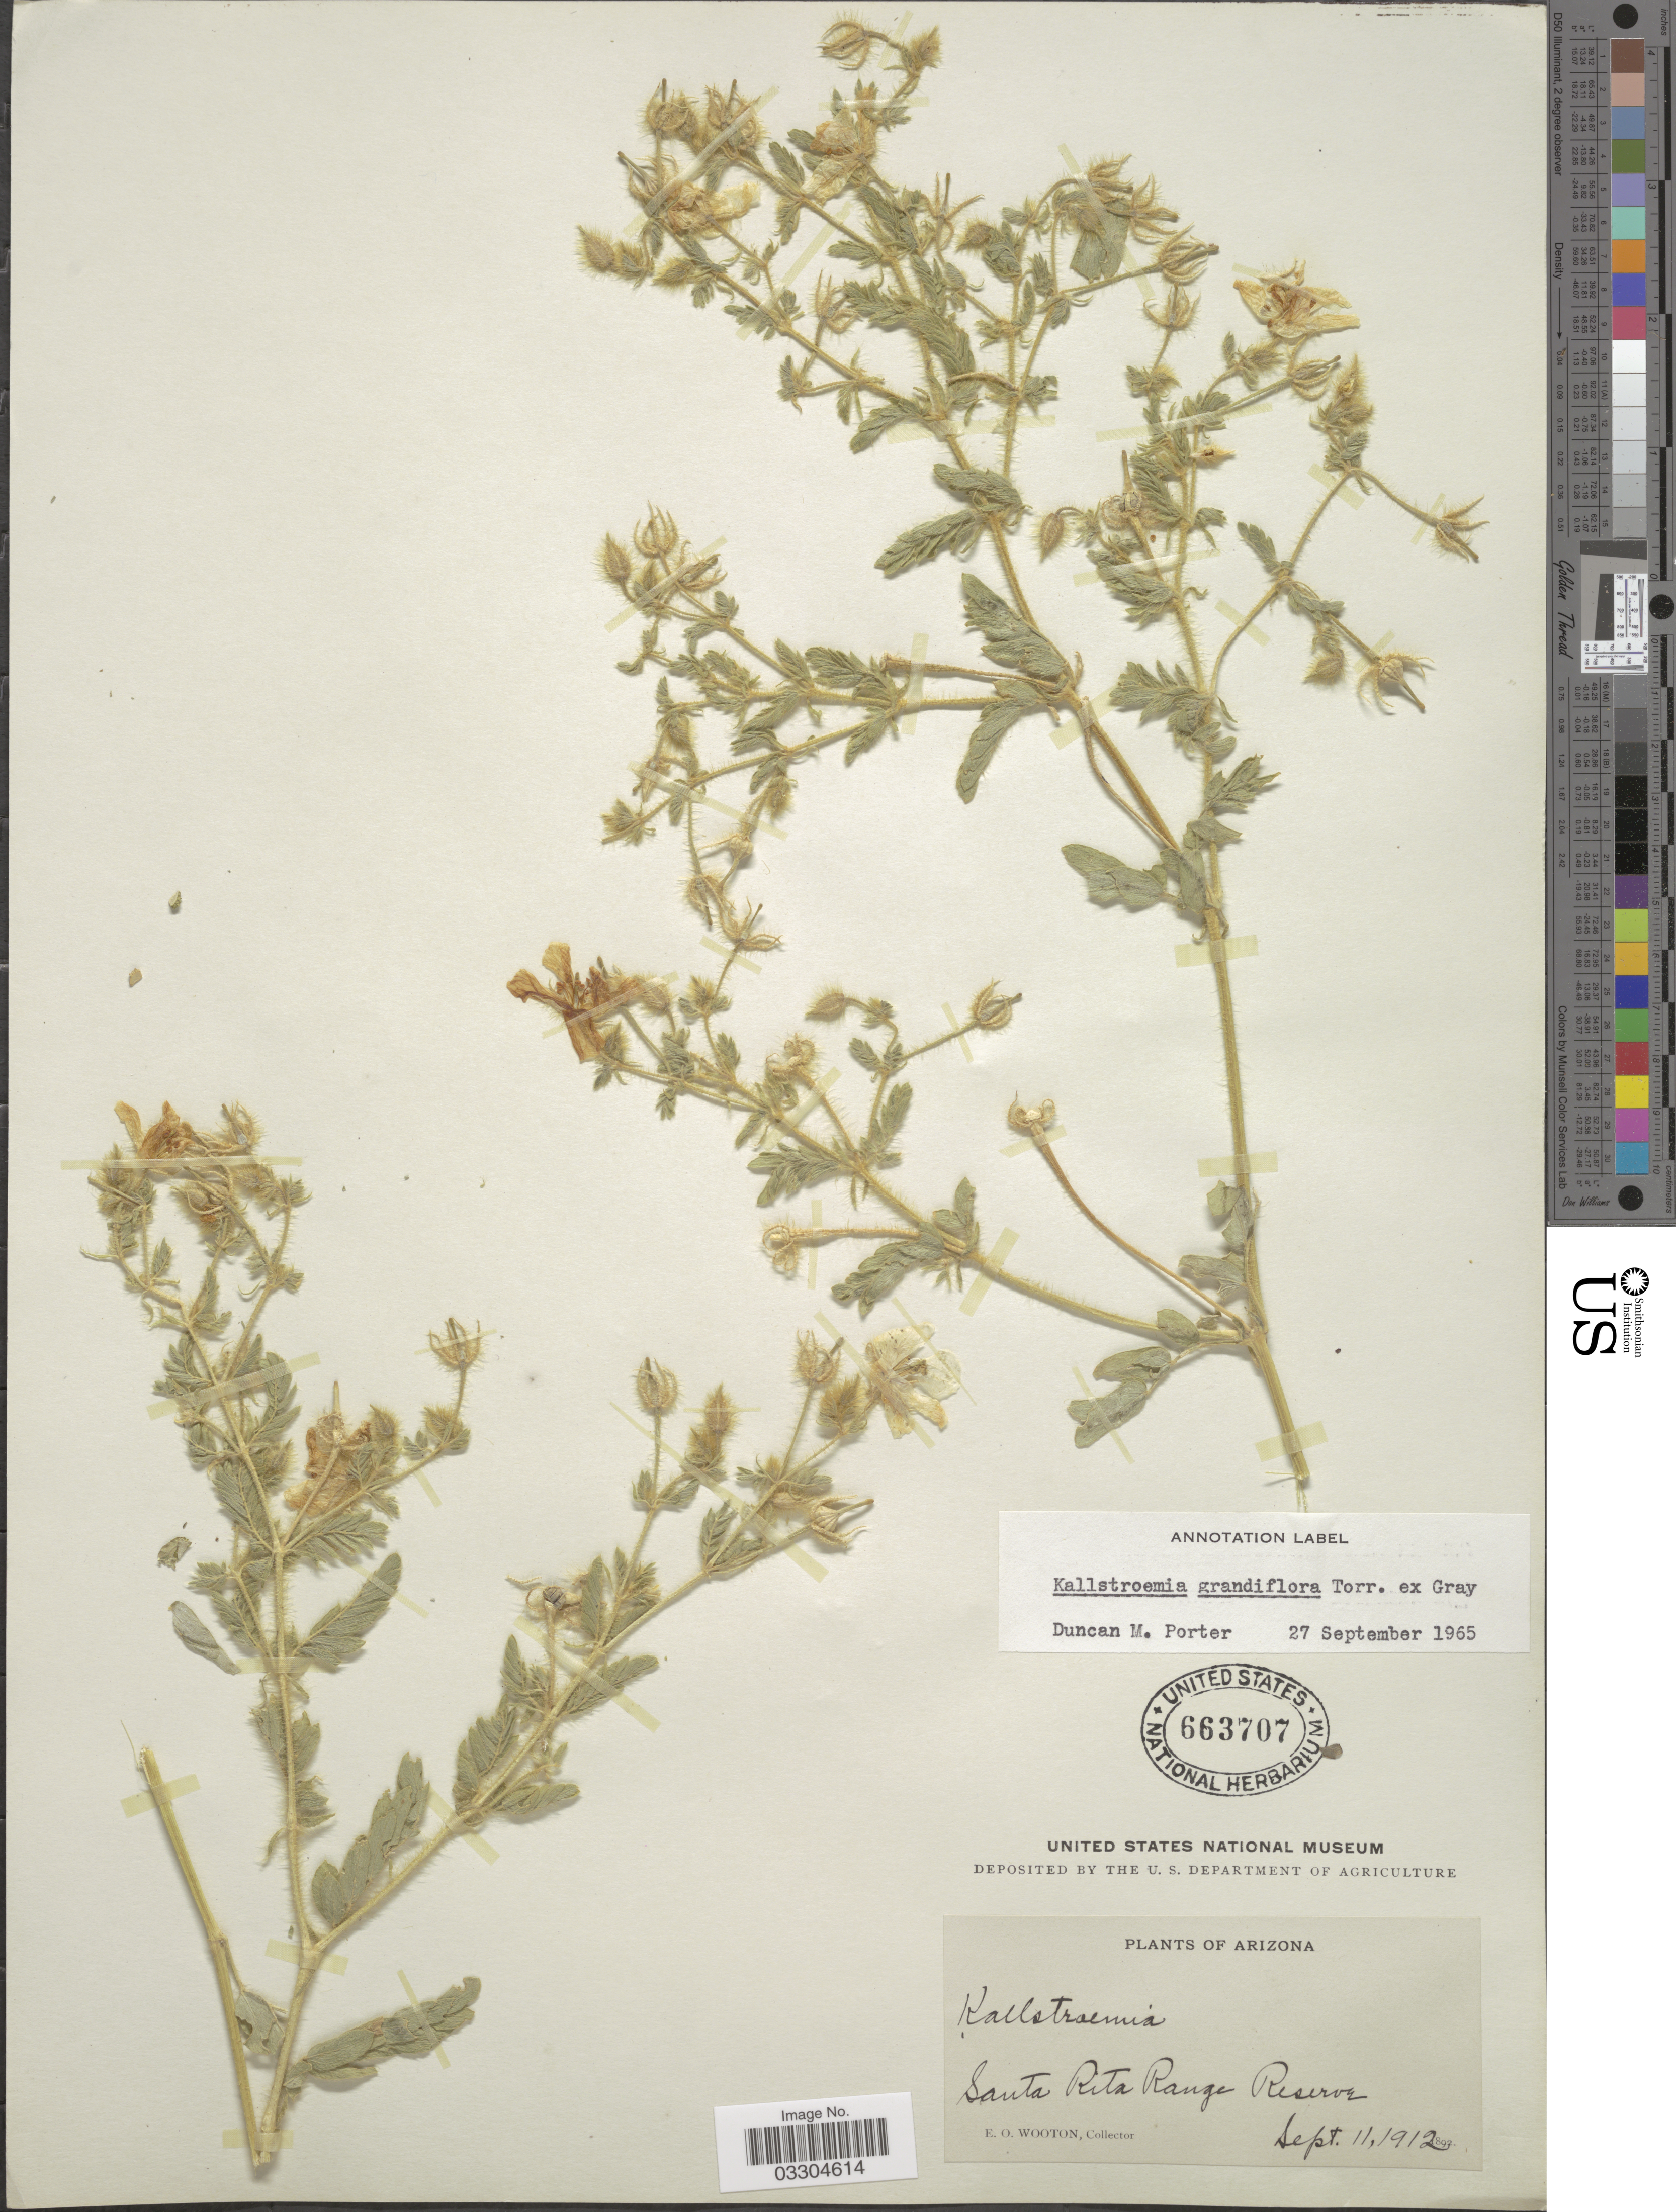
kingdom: Plantae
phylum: Tracheophyta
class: Magnoliopsida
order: Zygophyllales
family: Zygophyllaceae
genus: Kallstroemia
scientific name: Kallstroemia grandiflora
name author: Torr. ex A. Gray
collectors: E. O. Wooton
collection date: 1912-09-11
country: United States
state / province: Arizona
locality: Santa Rita Range Reserve.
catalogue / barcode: US 663707